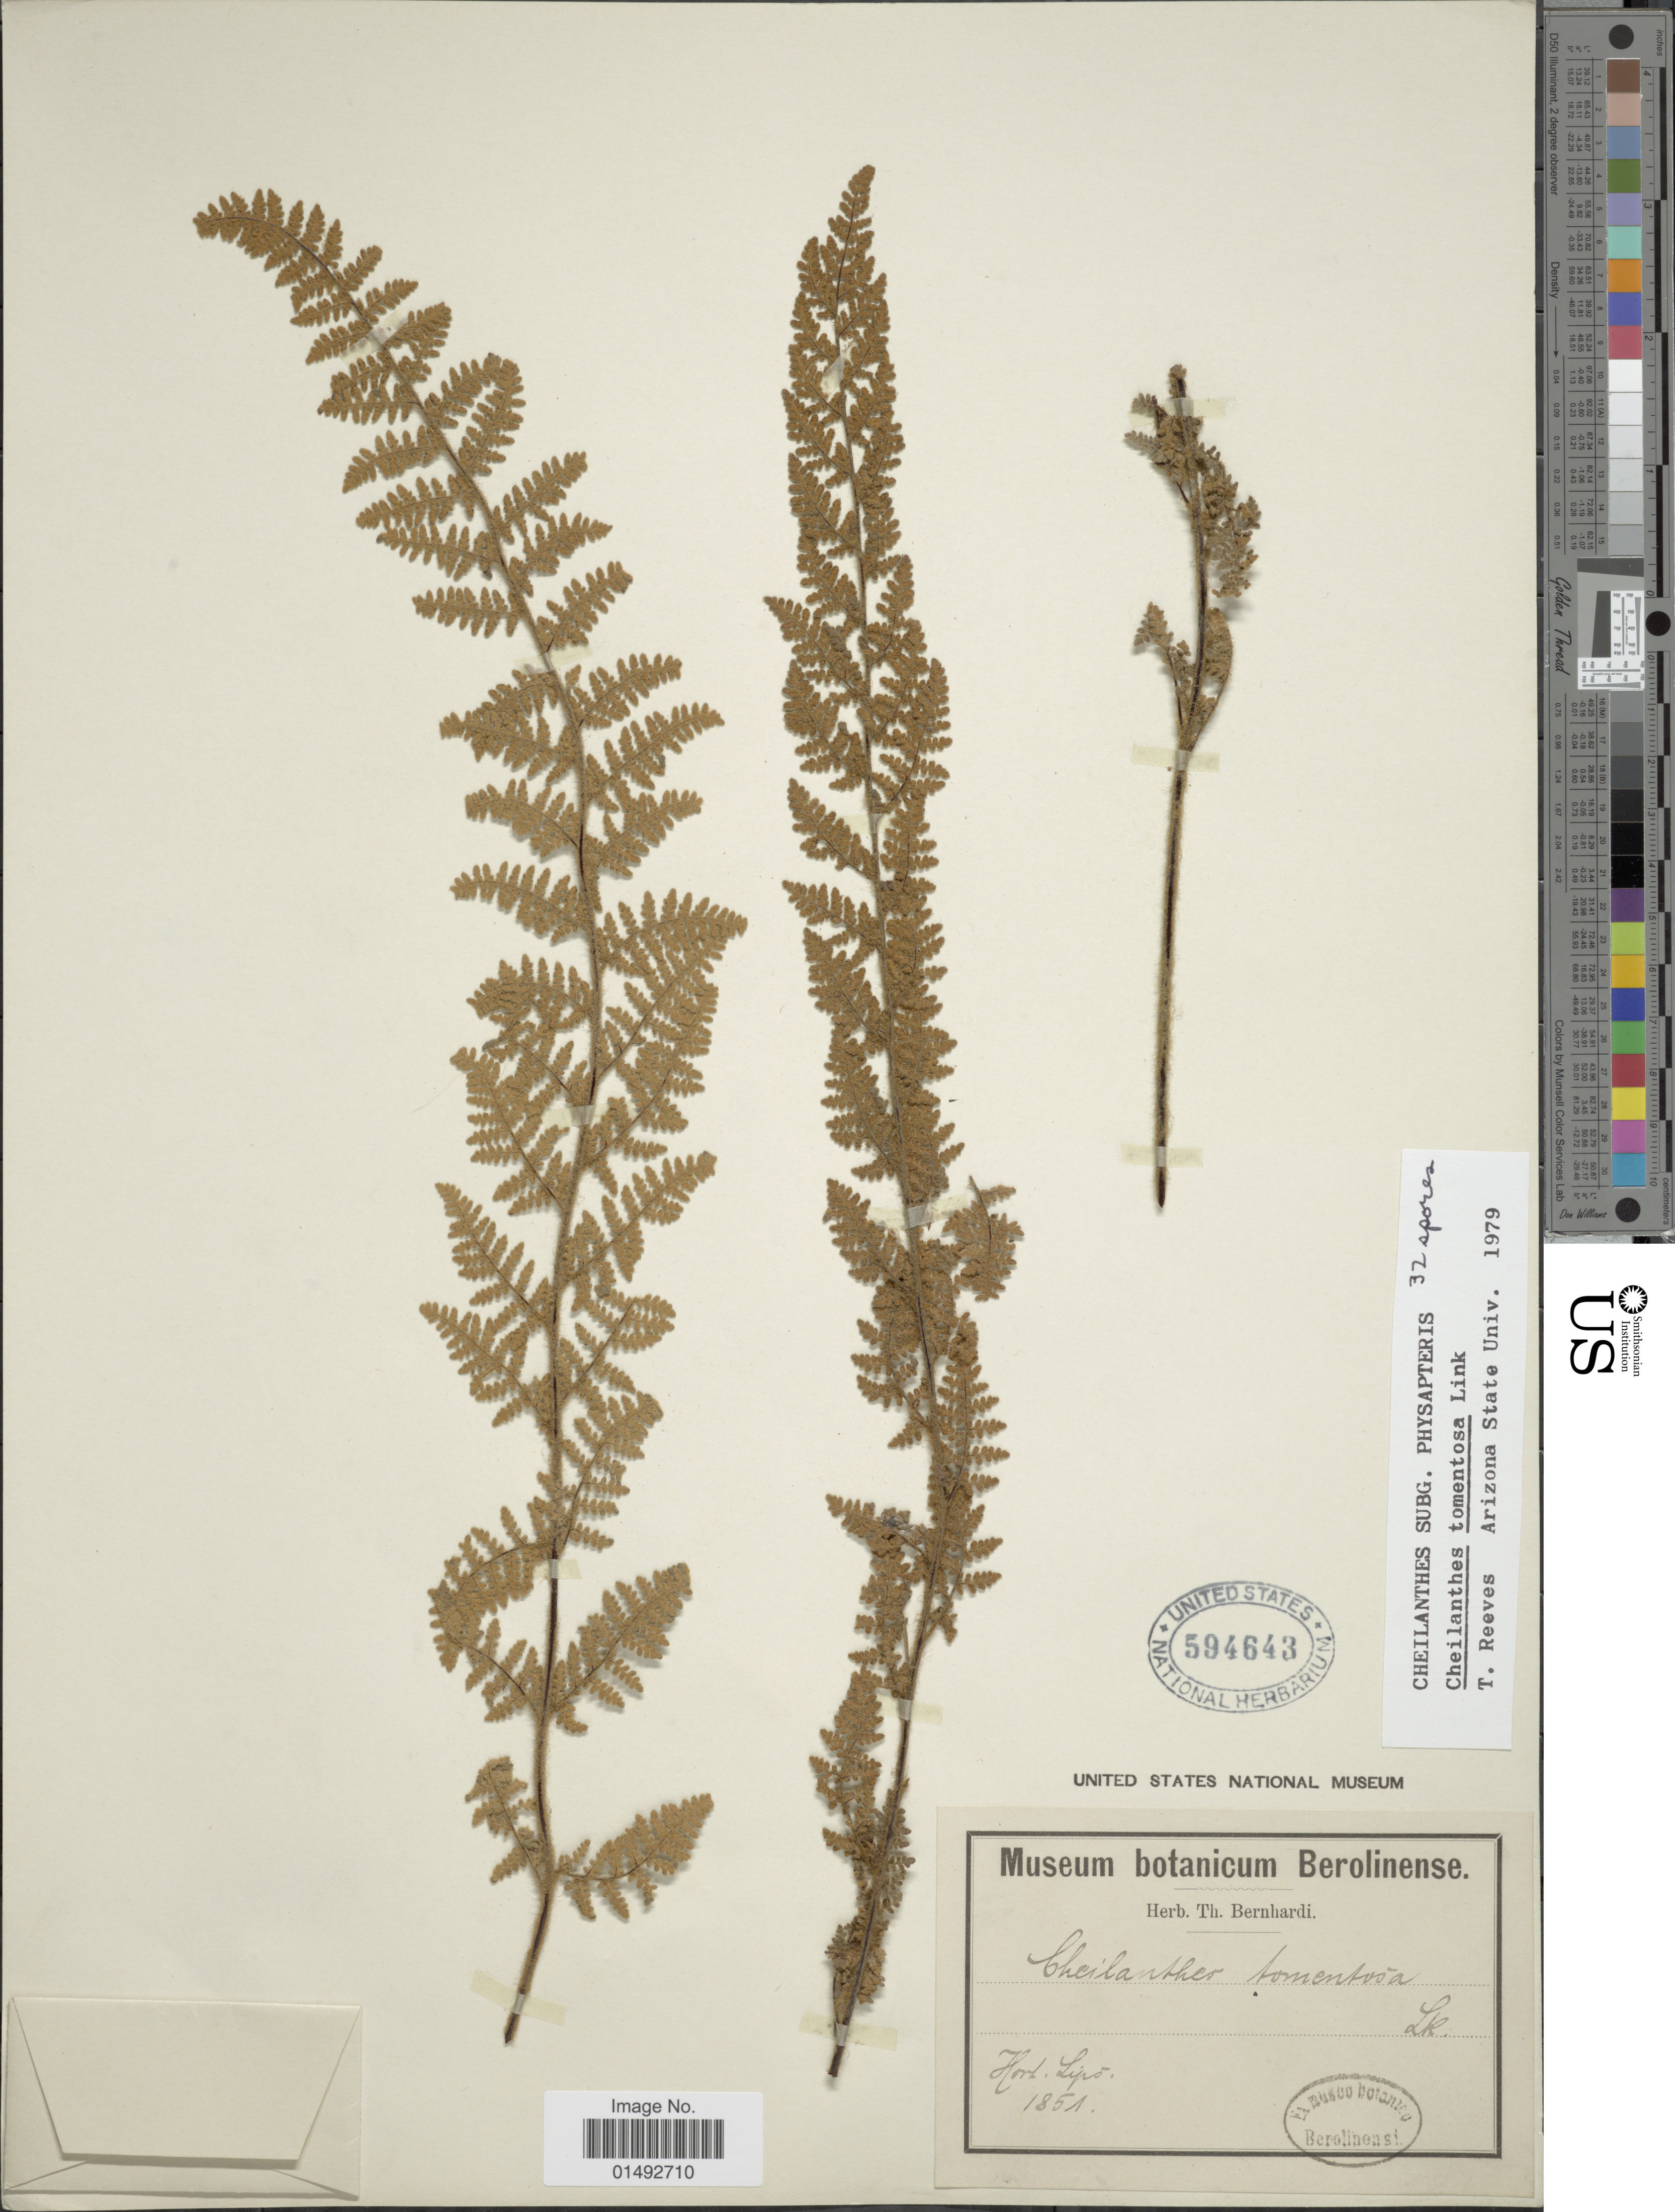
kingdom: Plantae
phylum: Tracheophyta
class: Polypodiopsida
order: Polypodiales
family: Pteridaceae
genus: Myriopteris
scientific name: Myriopteris tomentosa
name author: (Link) Fée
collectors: ex herb. Bernhardi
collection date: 1851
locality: Hort Lips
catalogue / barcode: US 594643